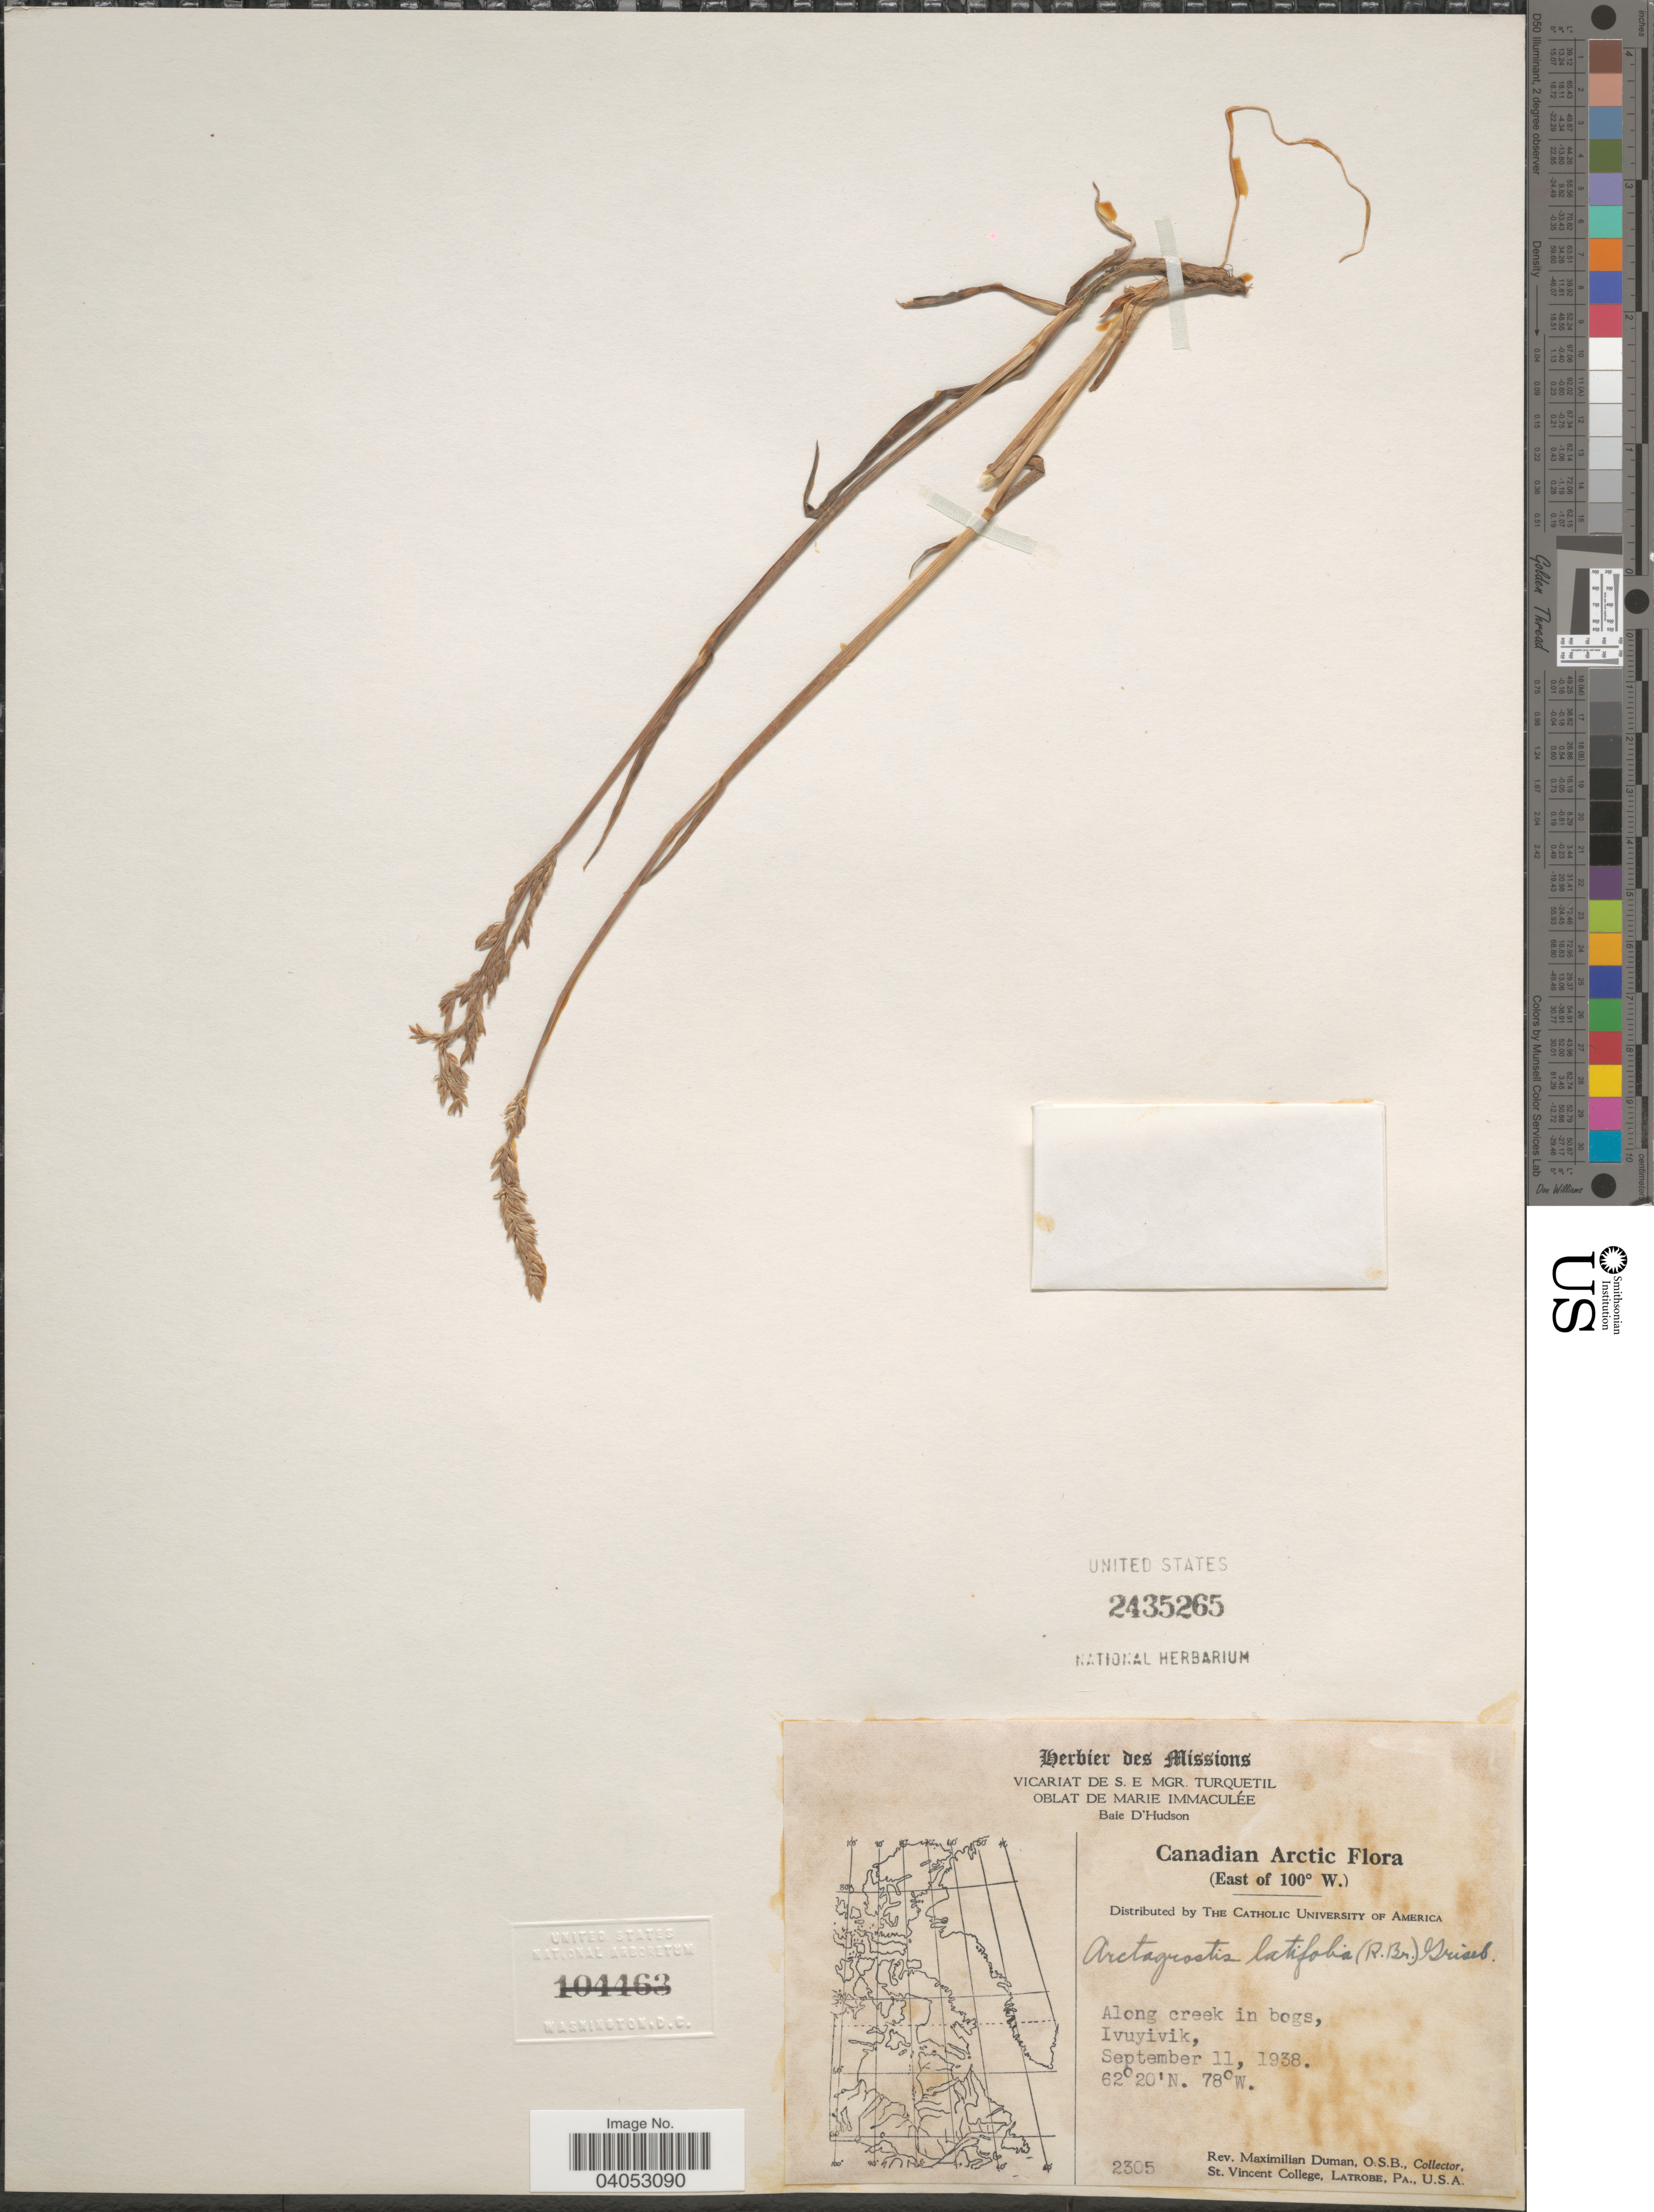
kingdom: Plantae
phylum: Tracheophyta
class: Liliopsida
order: Poales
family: Poaceae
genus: Arctagrostis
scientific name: Arctagrostis latifolia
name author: (R. Br.) Griseb.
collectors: M. Duman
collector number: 2305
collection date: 1938-09-11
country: Canada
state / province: Quebec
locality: Canadian Arctic (East of 100º W.). Along creek in bogs, Ivuyivik.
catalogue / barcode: US 2435265